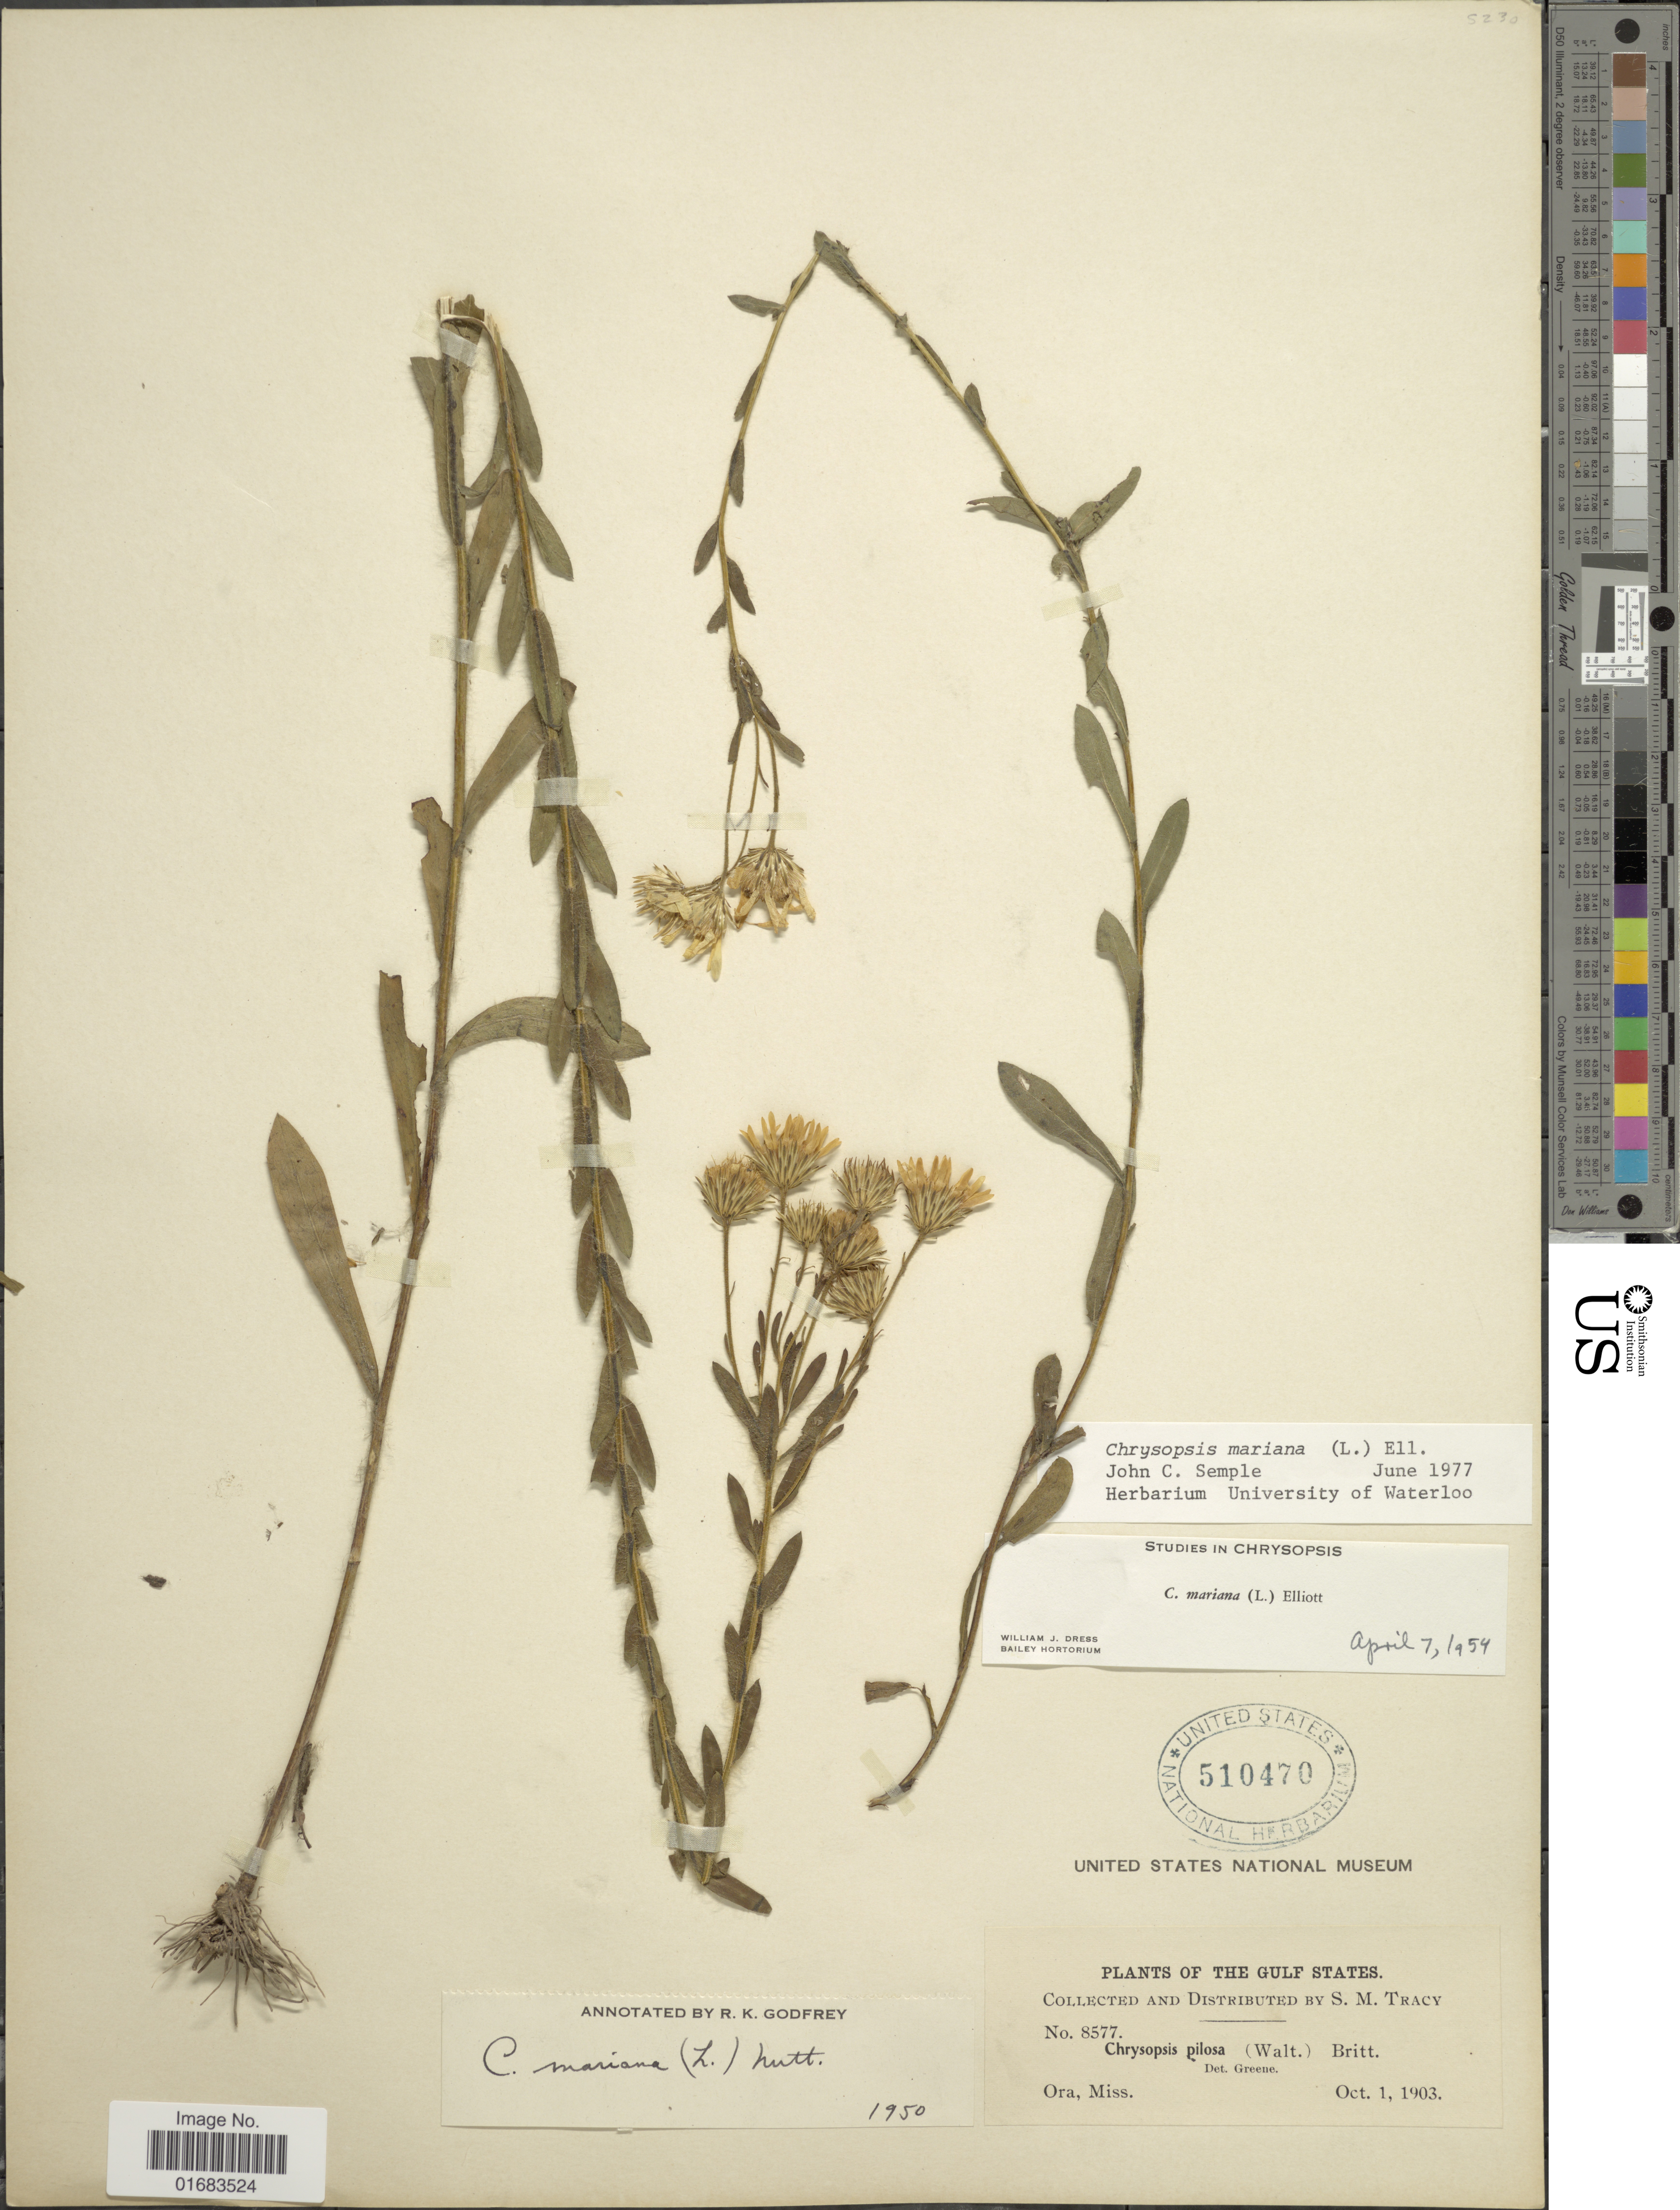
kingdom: Plantae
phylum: Tracheophyta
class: Magnoliopsida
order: Asterales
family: Asteraceae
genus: Chrysopsis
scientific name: Chrysopsis mariana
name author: (L.) Elliott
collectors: S. M. Tracy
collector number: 8577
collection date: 1903-10-01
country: United States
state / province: Mississippi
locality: The Gulf States, Ora.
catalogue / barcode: US 510470